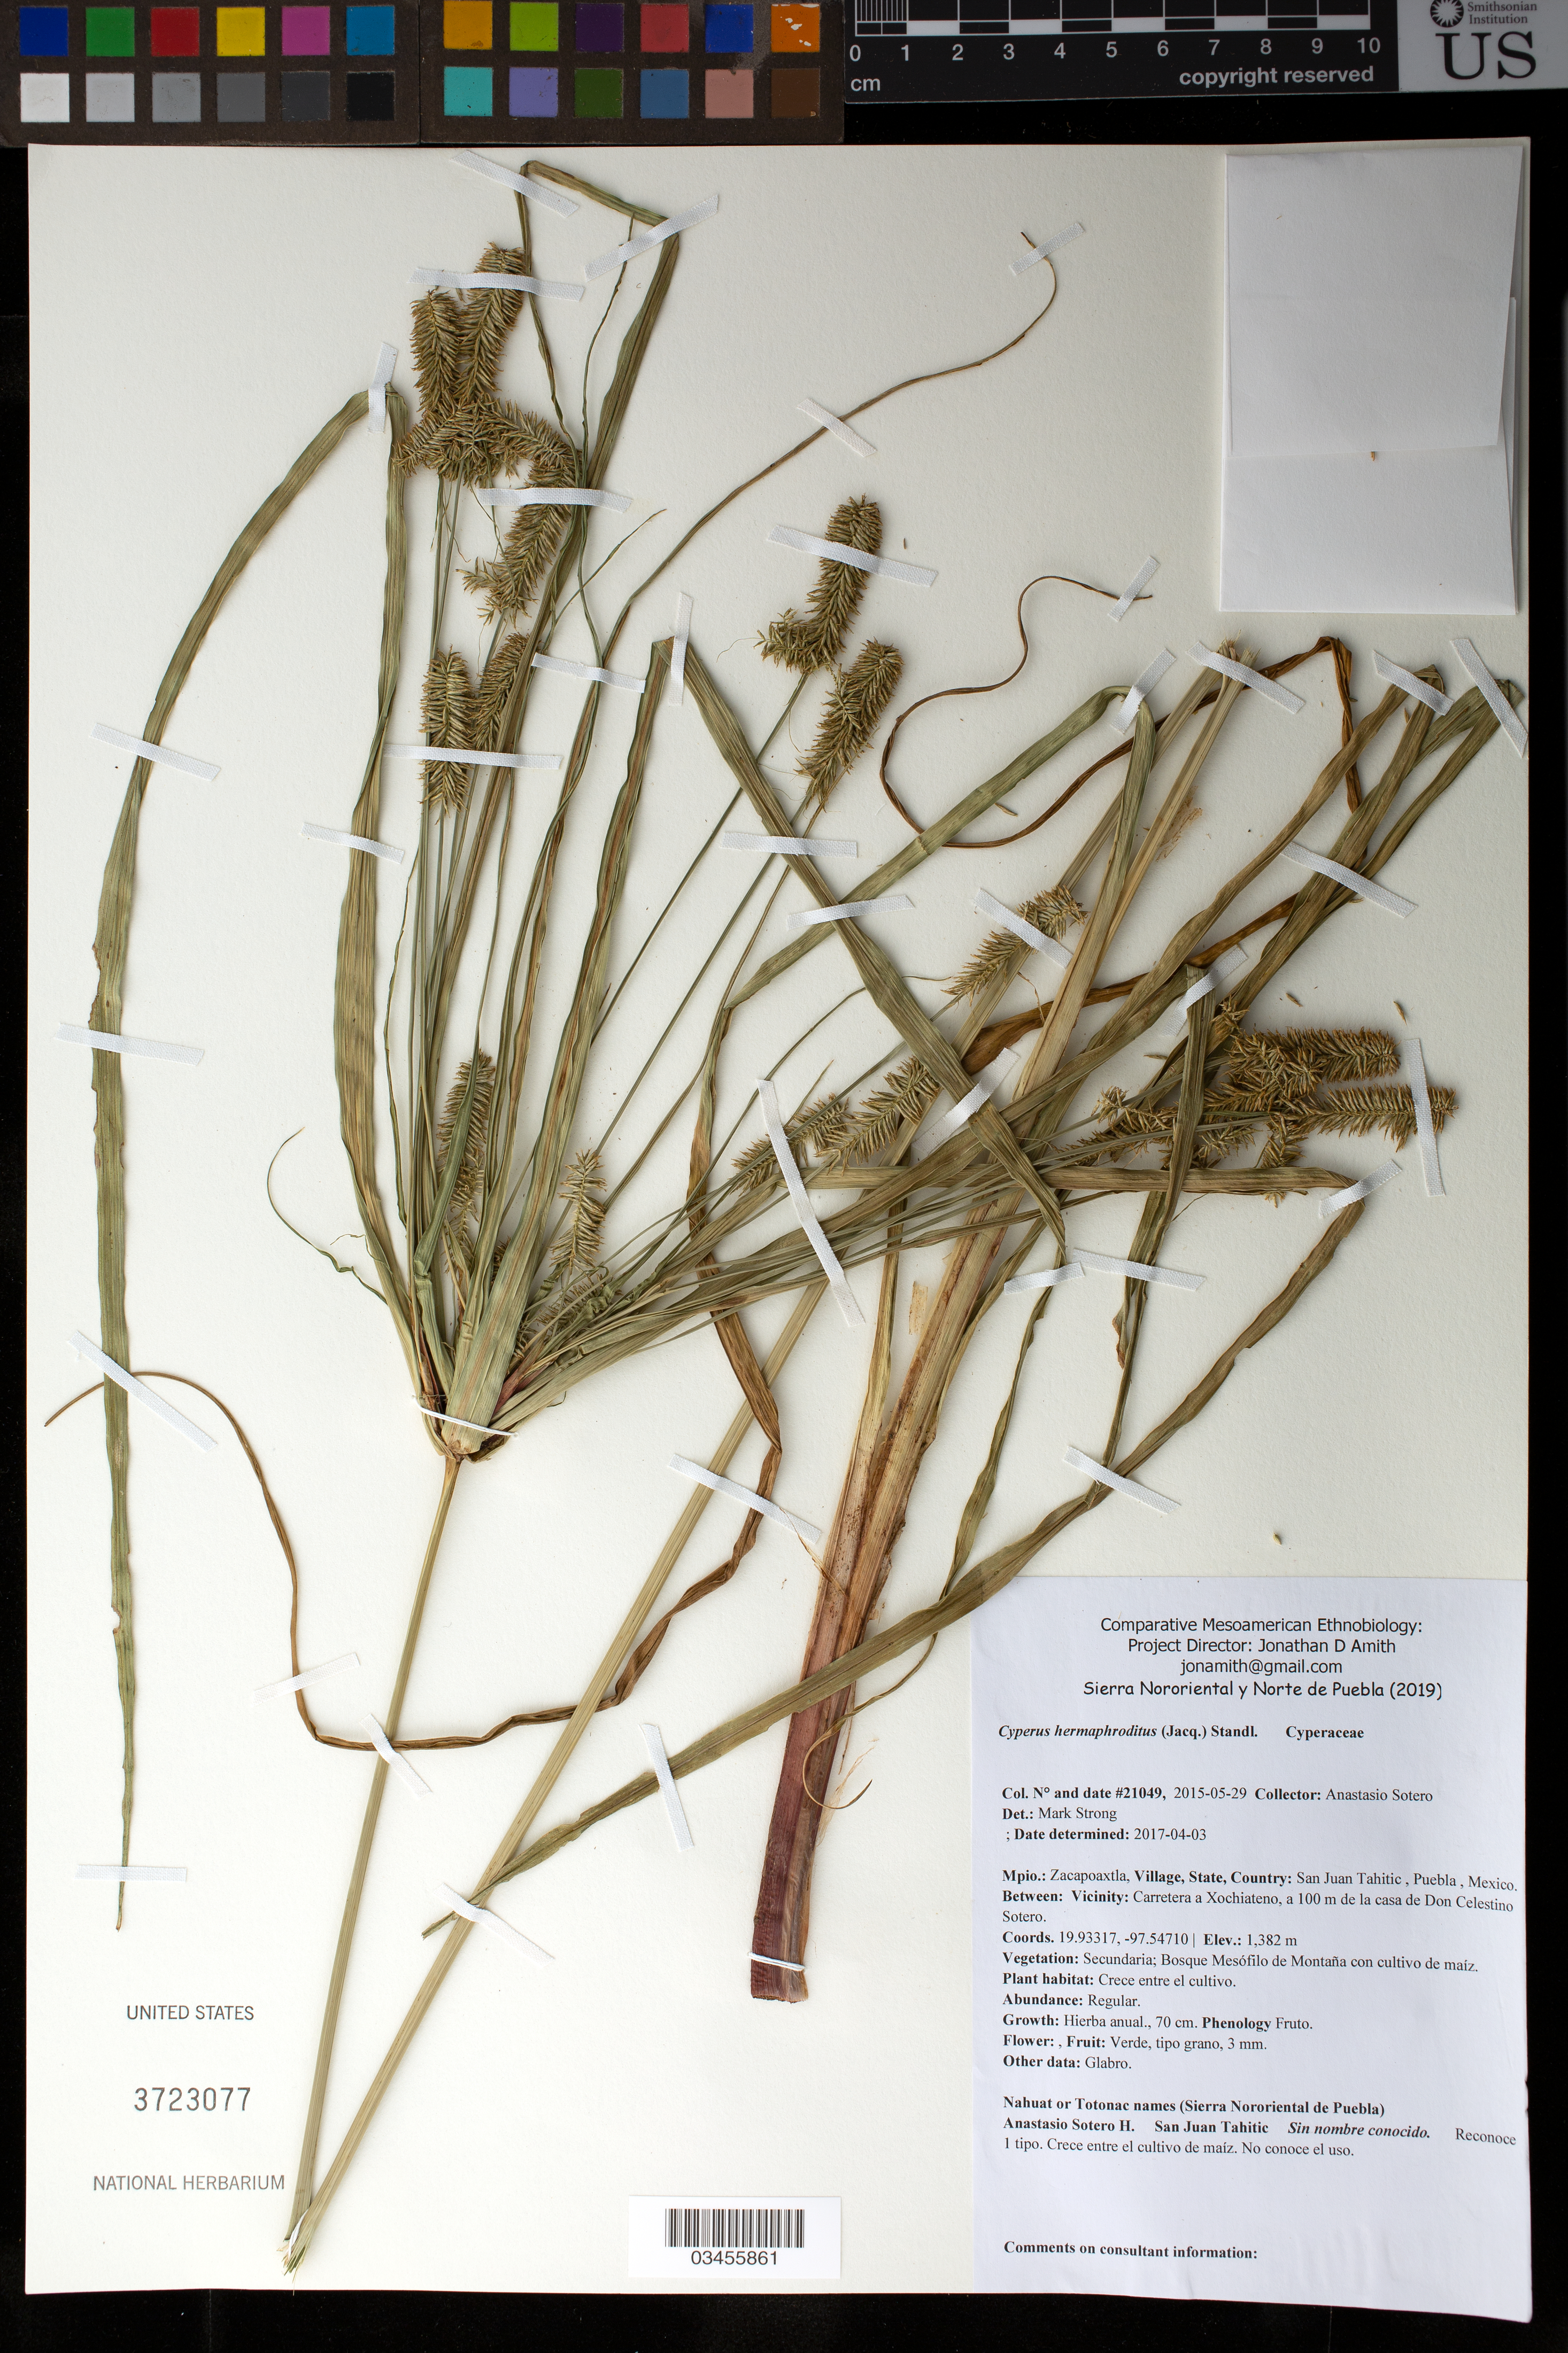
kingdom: Plantae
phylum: Tracheophyta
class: Liliopsida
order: Poales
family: Cyperaceae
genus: Cyperus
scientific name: Cyperus hermaphroditus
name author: (Jacq.) Standl.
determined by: Strong, M. T., (US), Smithsonian Institution - National Museum of Natural History (UNITED STATES)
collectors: A. Sotero H.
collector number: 21049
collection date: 2015-05-29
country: México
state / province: Puebla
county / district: Zacapoaxtla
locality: PUEBLO: San Juan Tahitic; LOCALIDAD EXACTA: Carretera a Xochiateno, a 100 m de la casa de Don Celestino Sotero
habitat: Bosque mesófilo de montaña con cultivo de maíz | Crece entre el cultivo.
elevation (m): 1382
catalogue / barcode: US 3723077